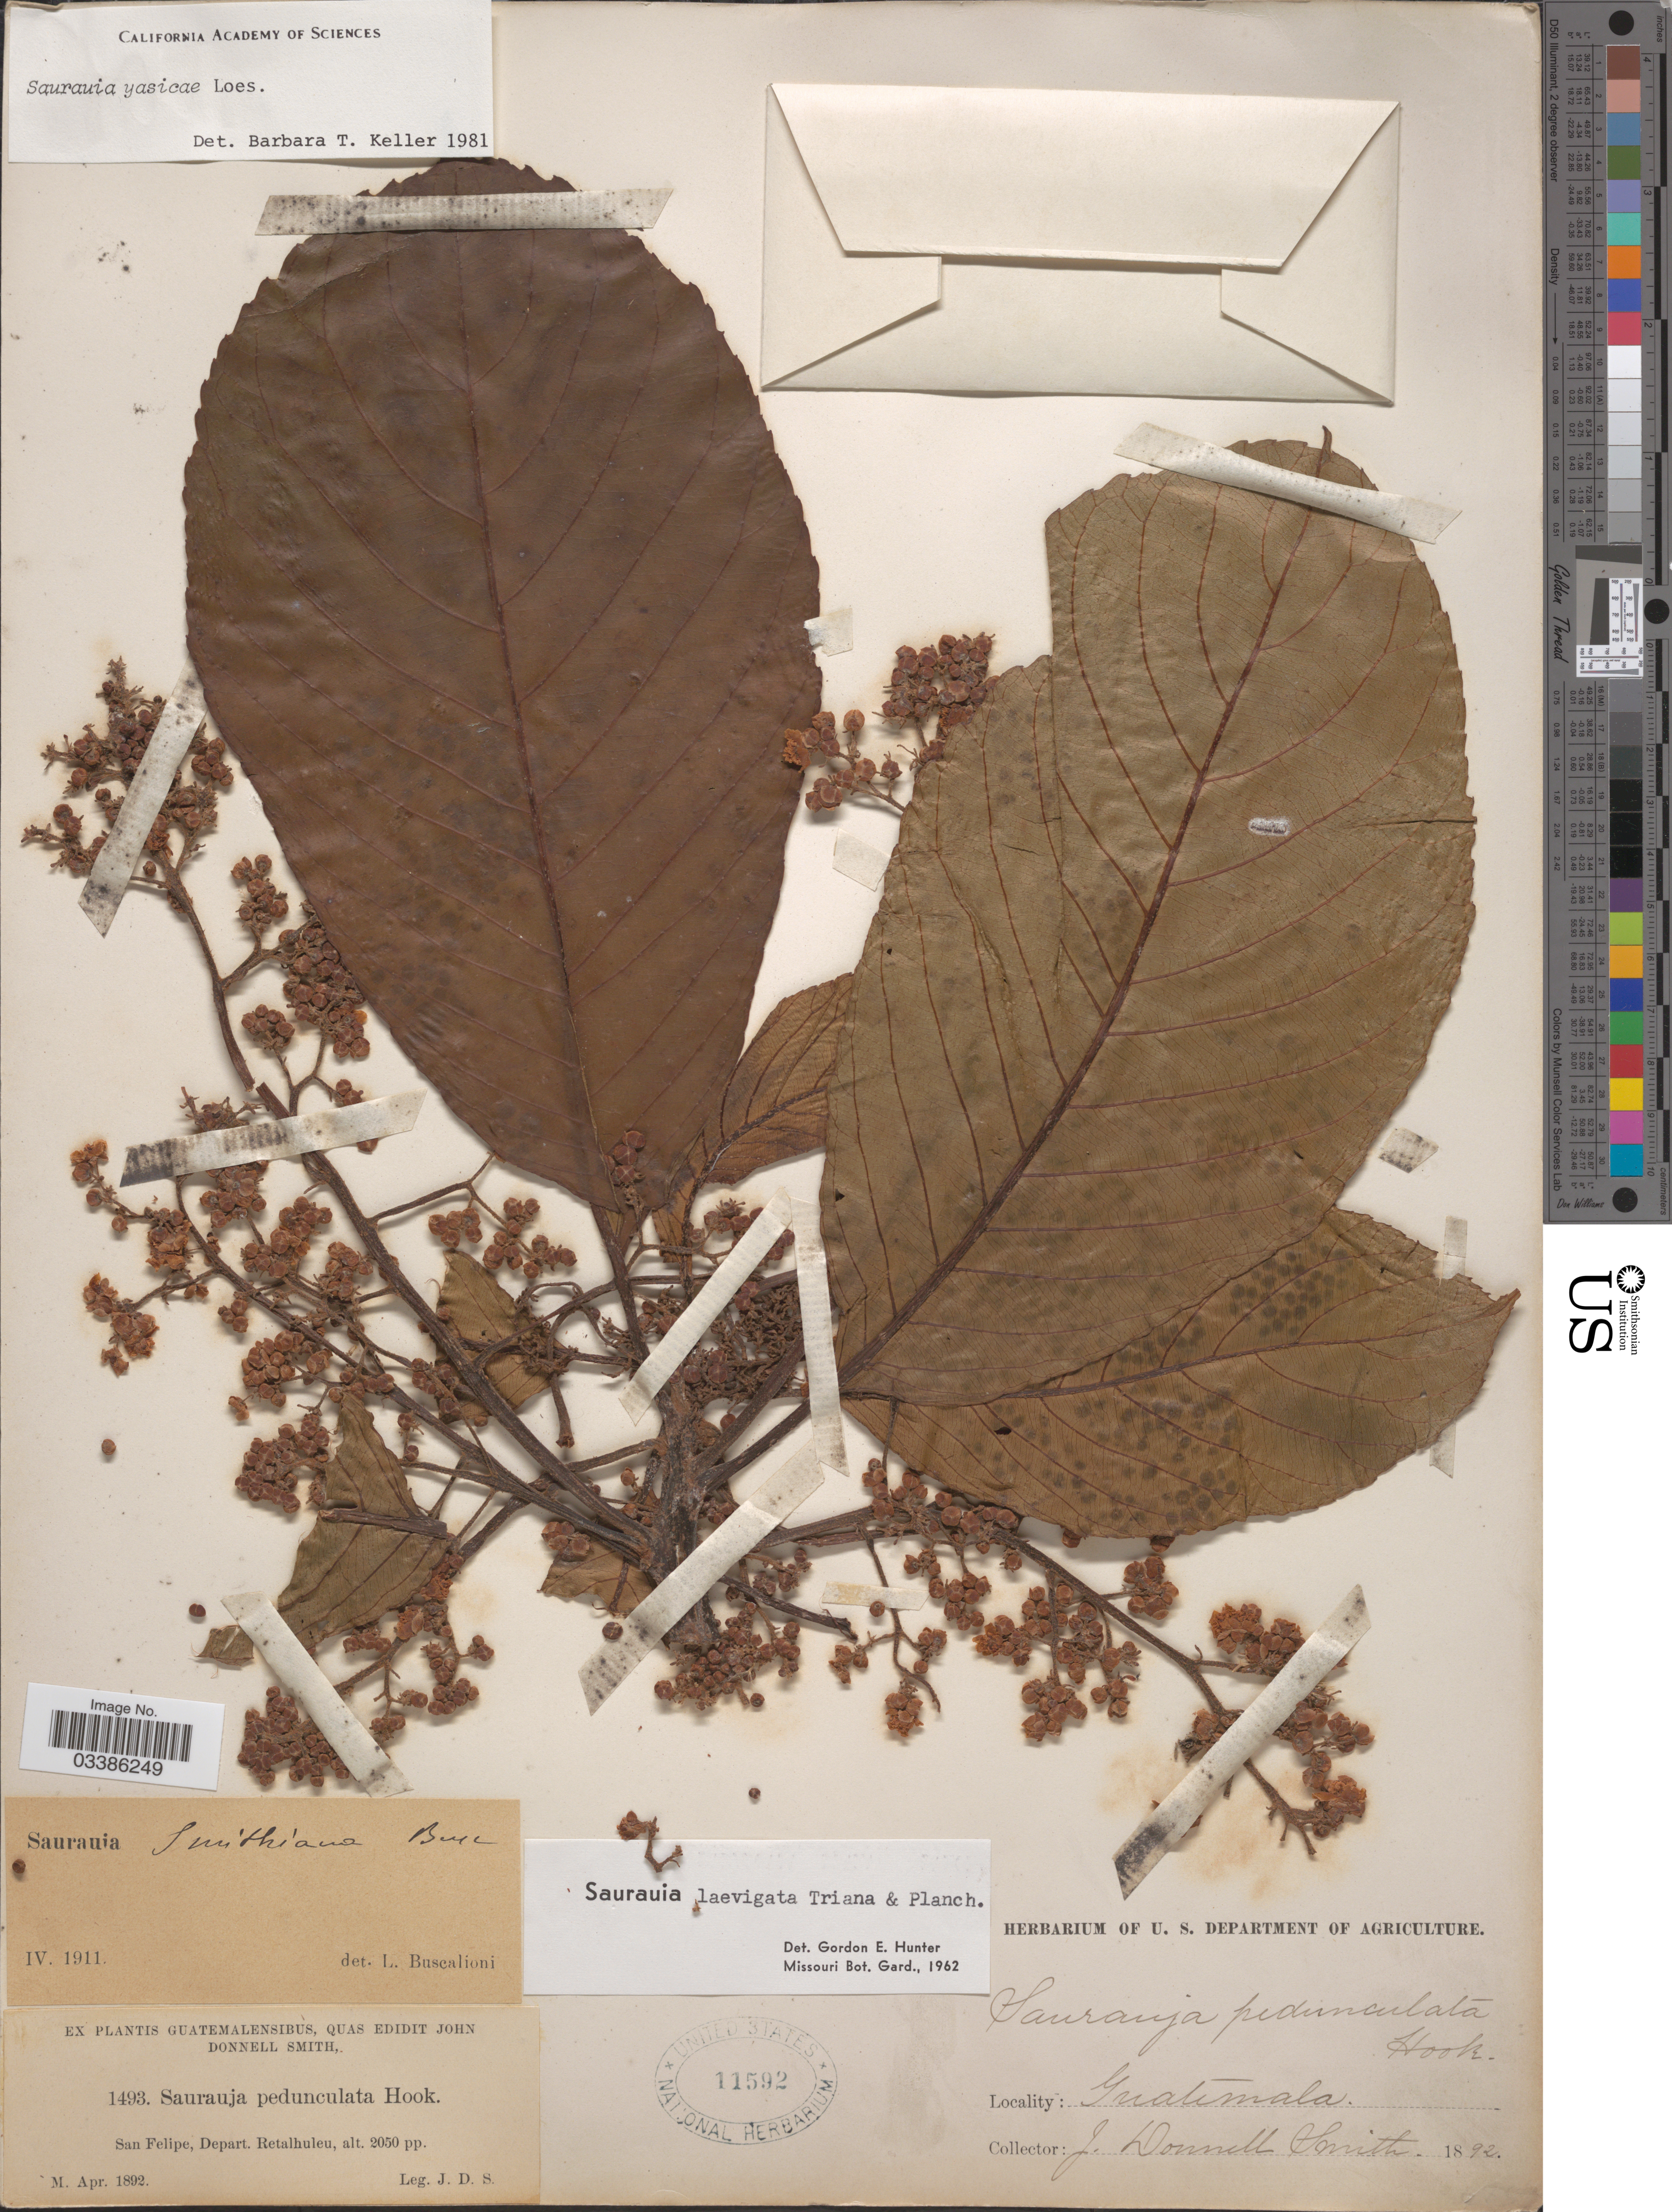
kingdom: Plantae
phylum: Tracheophyta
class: Magnoliopsida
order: Ericales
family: Actinidiaceae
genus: Saurauia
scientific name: Saurauia yasicae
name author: Loes.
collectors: J. Donnell Smith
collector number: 1493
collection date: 1892-04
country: Guatemala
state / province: Retalhuleu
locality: San Felipe, Depart. Retalhuleu.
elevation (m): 625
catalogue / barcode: US 11592